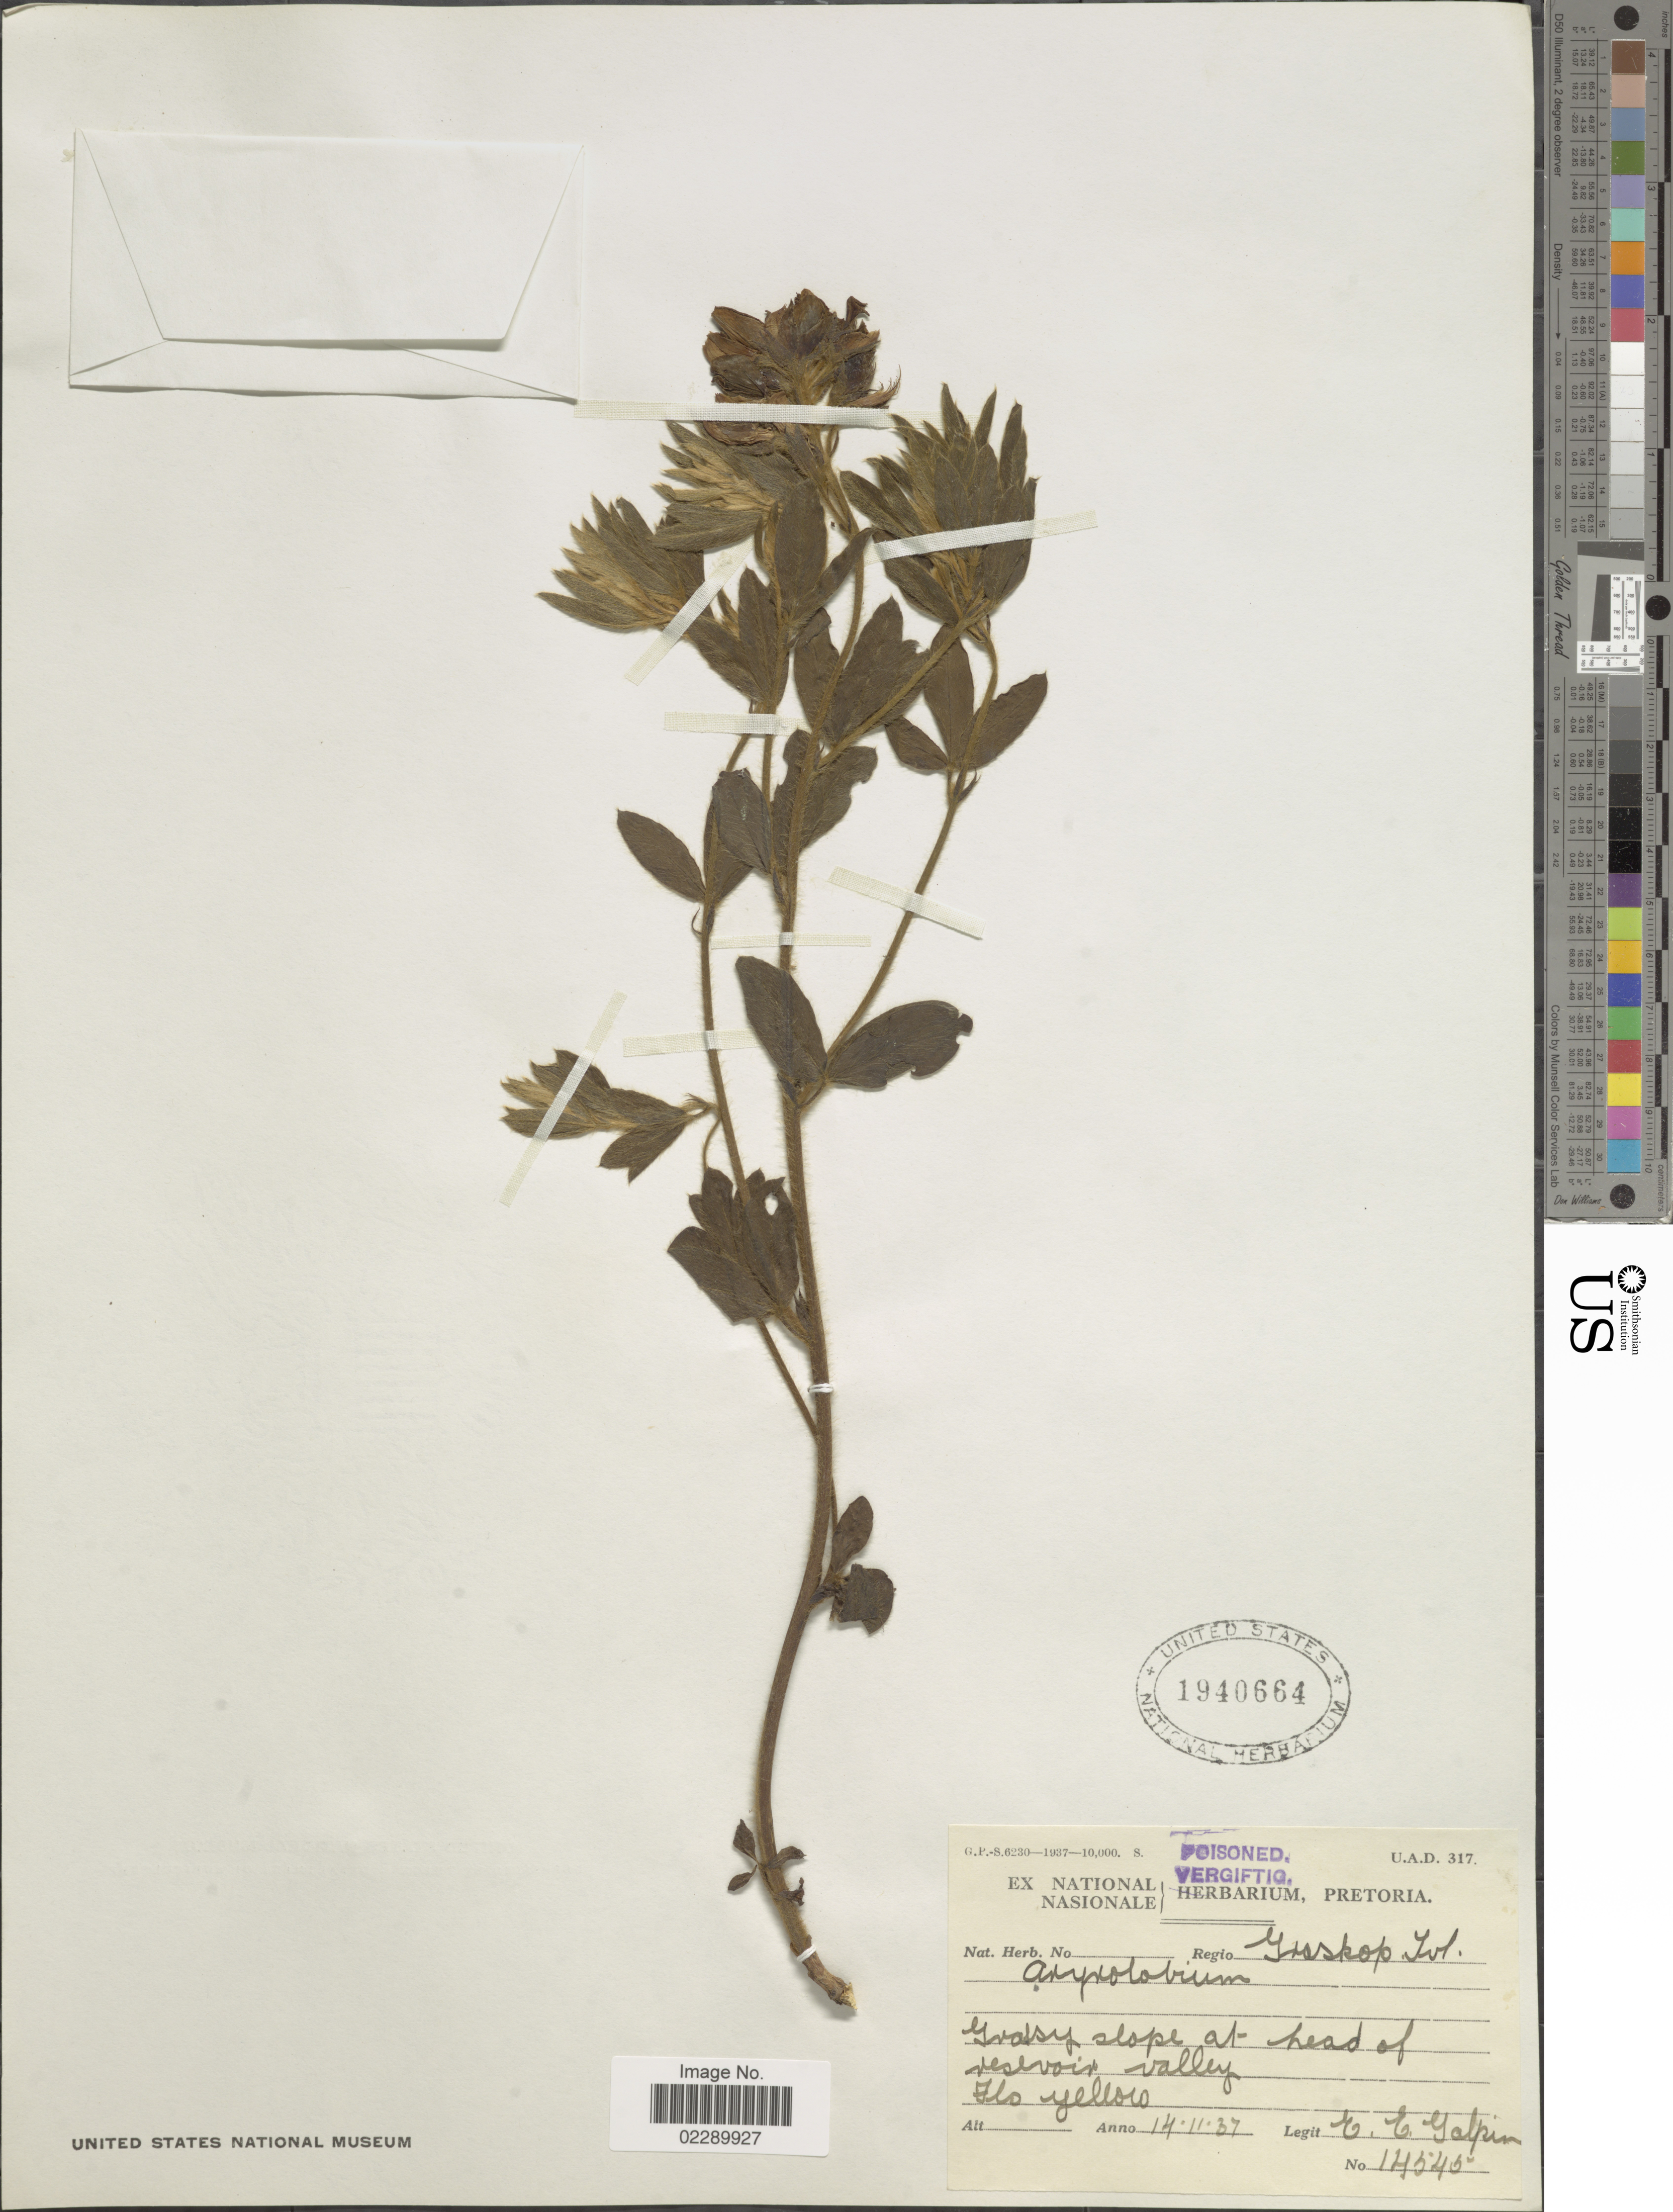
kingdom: Plantae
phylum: Tracheophyta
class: Magnoliopsida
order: Fabales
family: Fabaceae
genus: Argyrolobium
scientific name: Argyrolobium sp.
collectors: E. Galpin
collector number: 14545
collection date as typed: Transcribed d/m/y: 14/11/37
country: South Africa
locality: Grassy slope at head of reservoir valley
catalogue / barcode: US 1940664